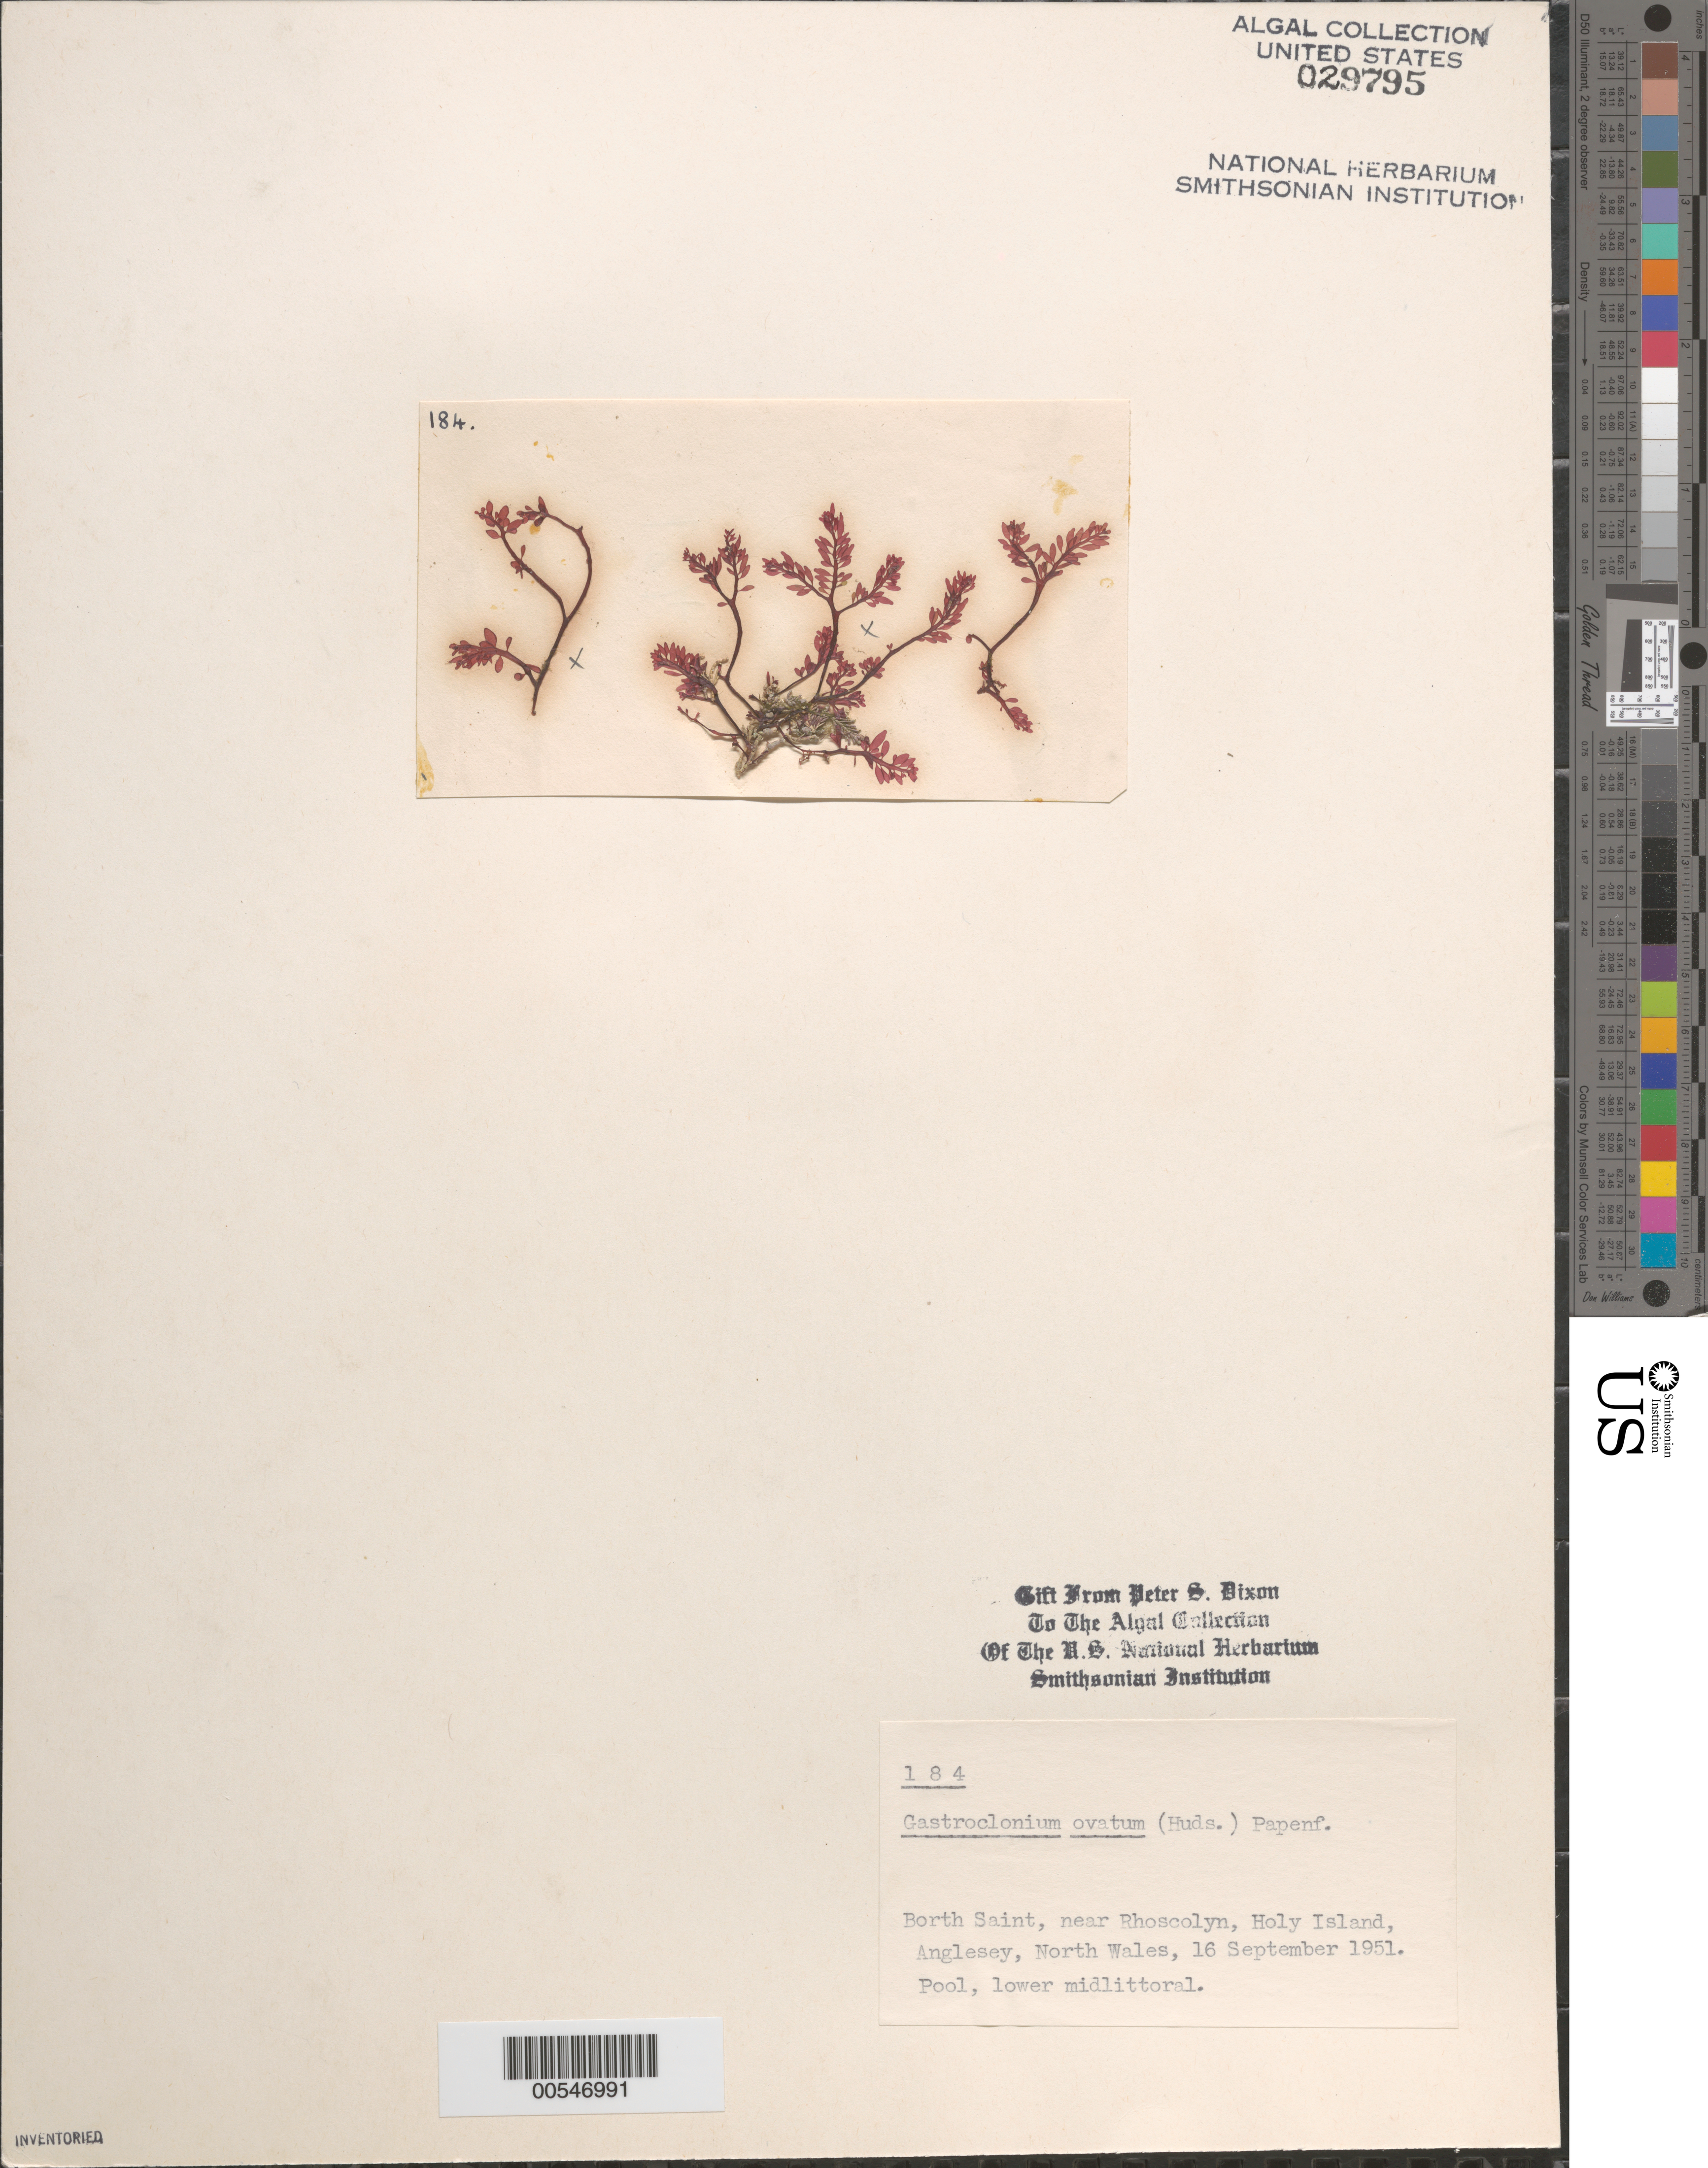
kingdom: Plantae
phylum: Rhodophyta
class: Florideophyceae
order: Rhodymeniales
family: Champiaceae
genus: Gastroclonium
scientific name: Gastroclonium ovatum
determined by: Dixon, P. S.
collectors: P. S. Dixon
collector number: PSD 184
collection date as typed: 16 Sep 1951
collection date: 1951-09-16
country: United Kingdom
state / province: Wales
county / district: Gwynedd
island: Anglesey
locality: Borth Saint, Holy Island, near Rhoscolyn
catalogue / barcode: US 29795